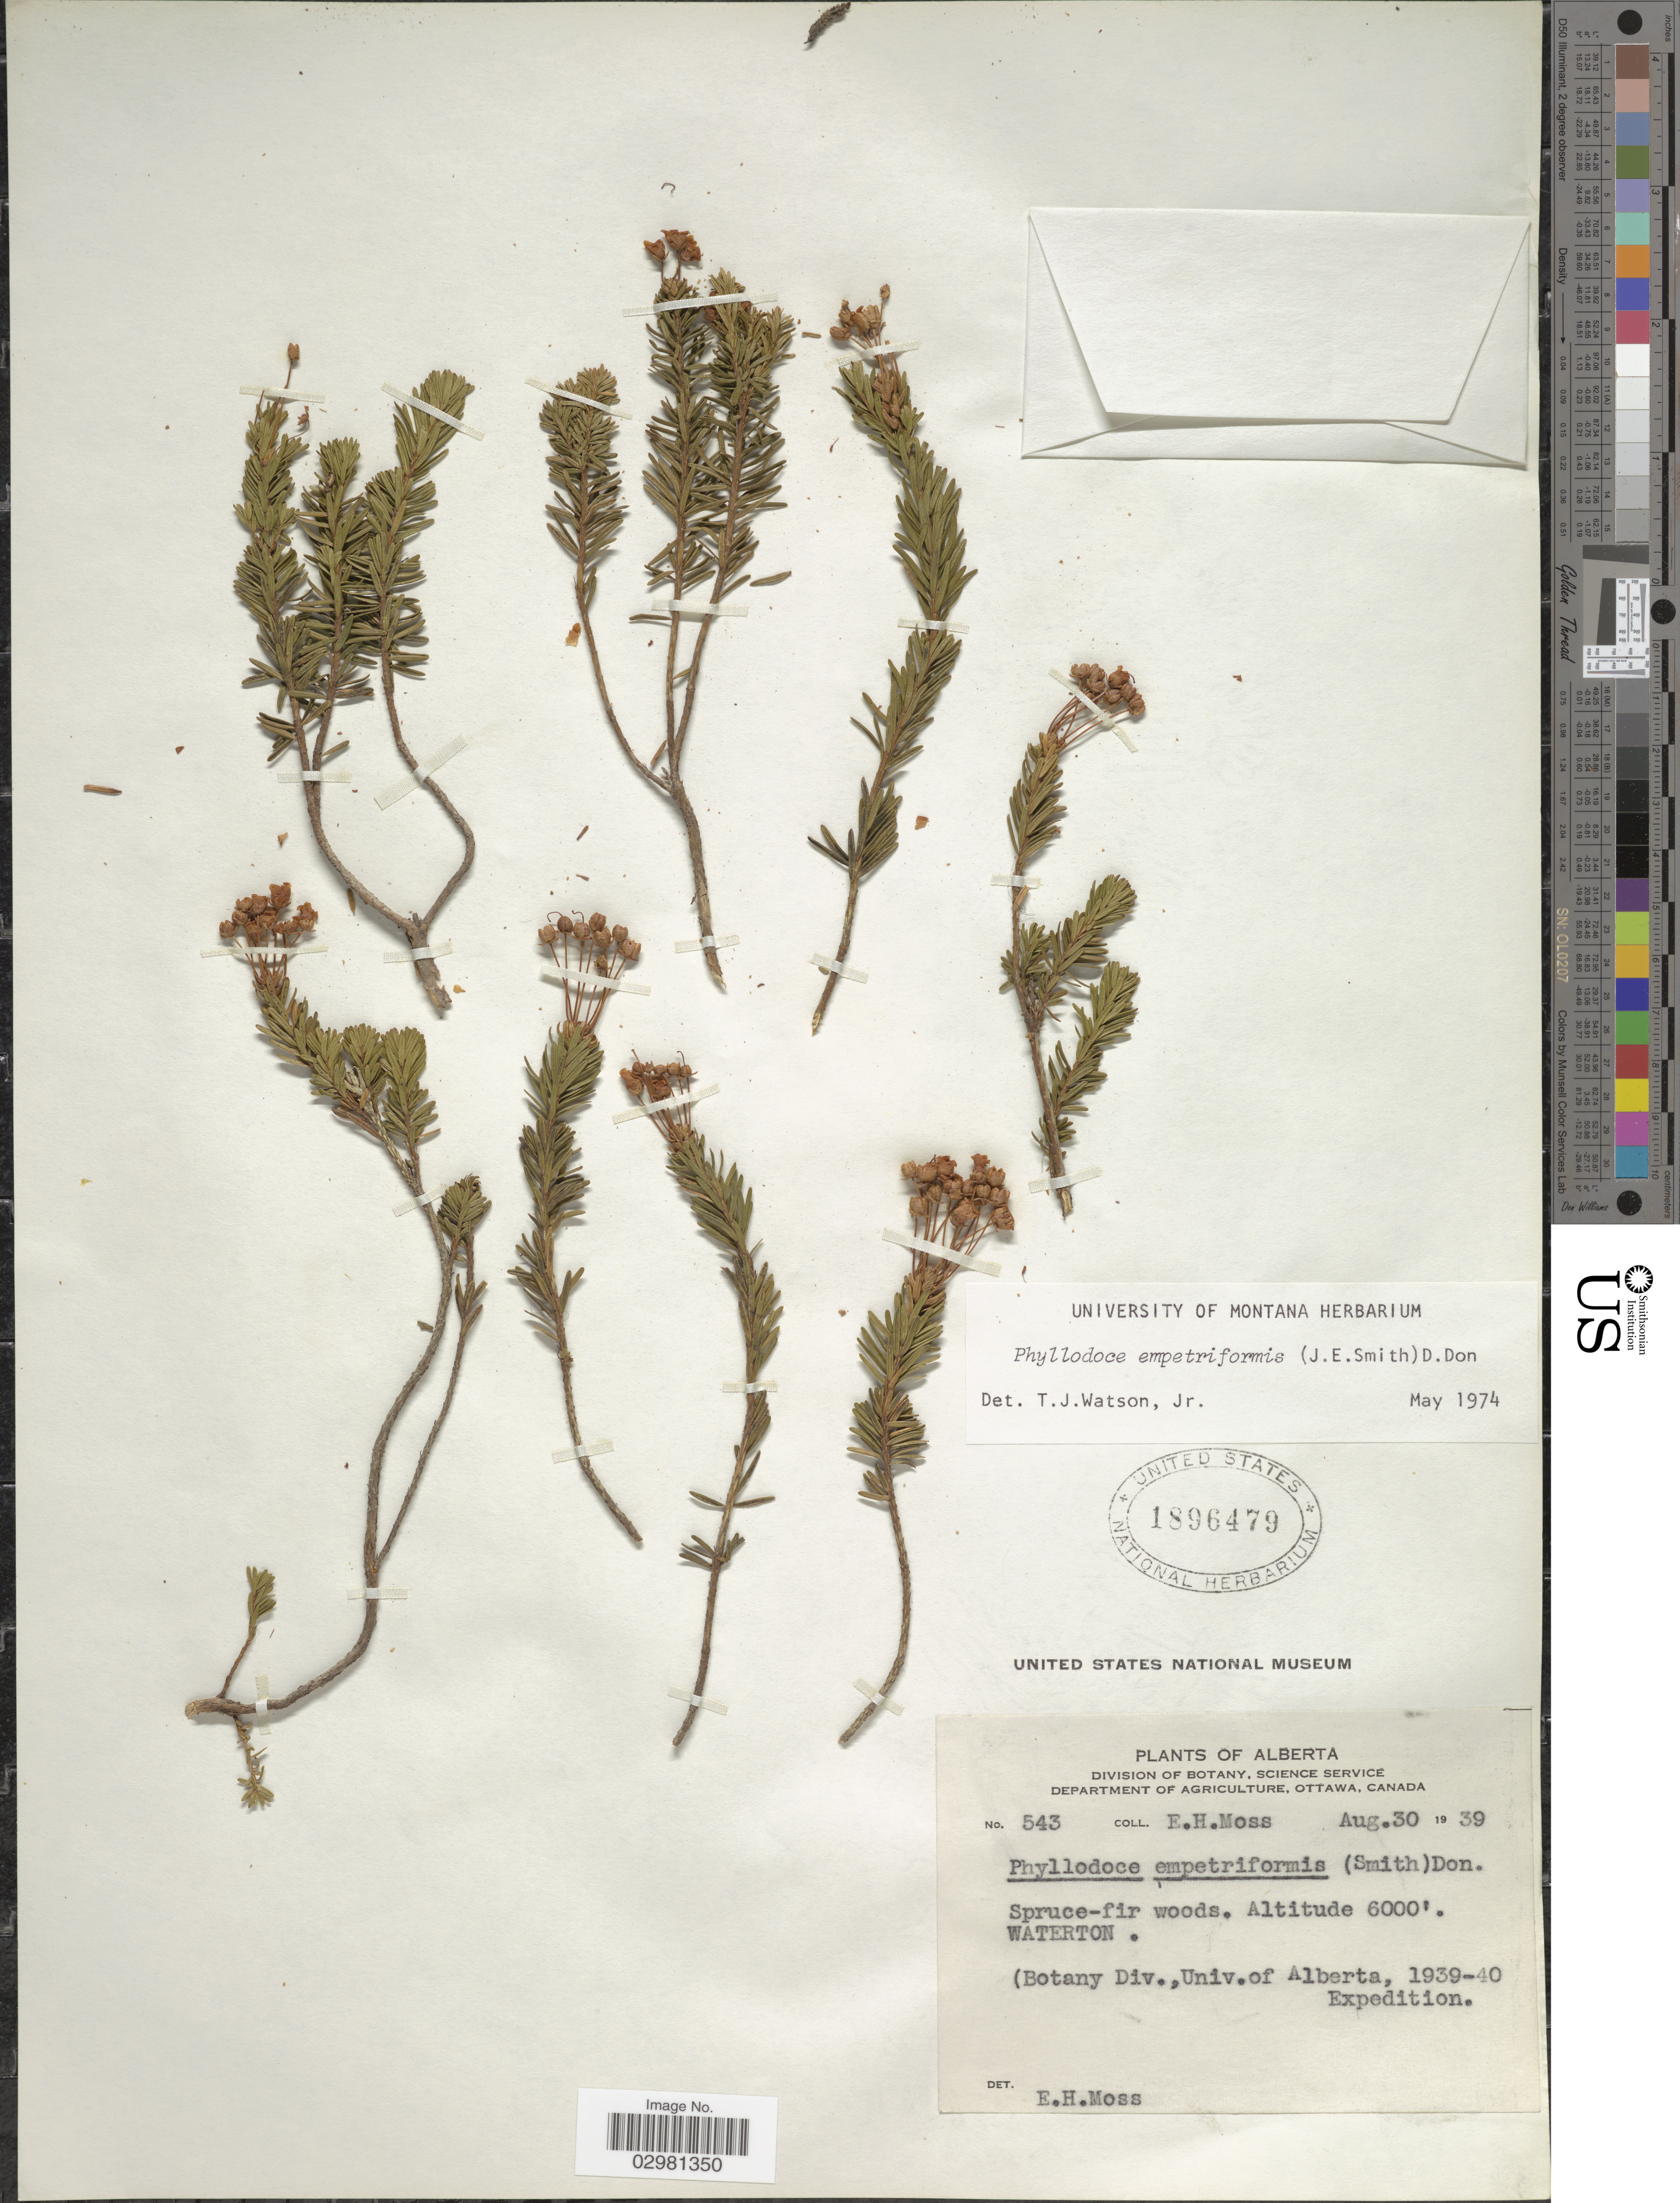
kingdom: Plantae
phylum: Tracheophyta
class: Magnoliopsida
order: Ericales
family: Ericaceae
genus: Phyllodoce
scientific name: Phyllodoce empetiformis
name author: (Small) D. Don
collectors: E. Moss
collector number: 543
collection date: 1939-08-30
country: Canada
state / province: Alberta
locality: Waterton.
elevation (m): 1829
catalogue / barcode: US 1896479